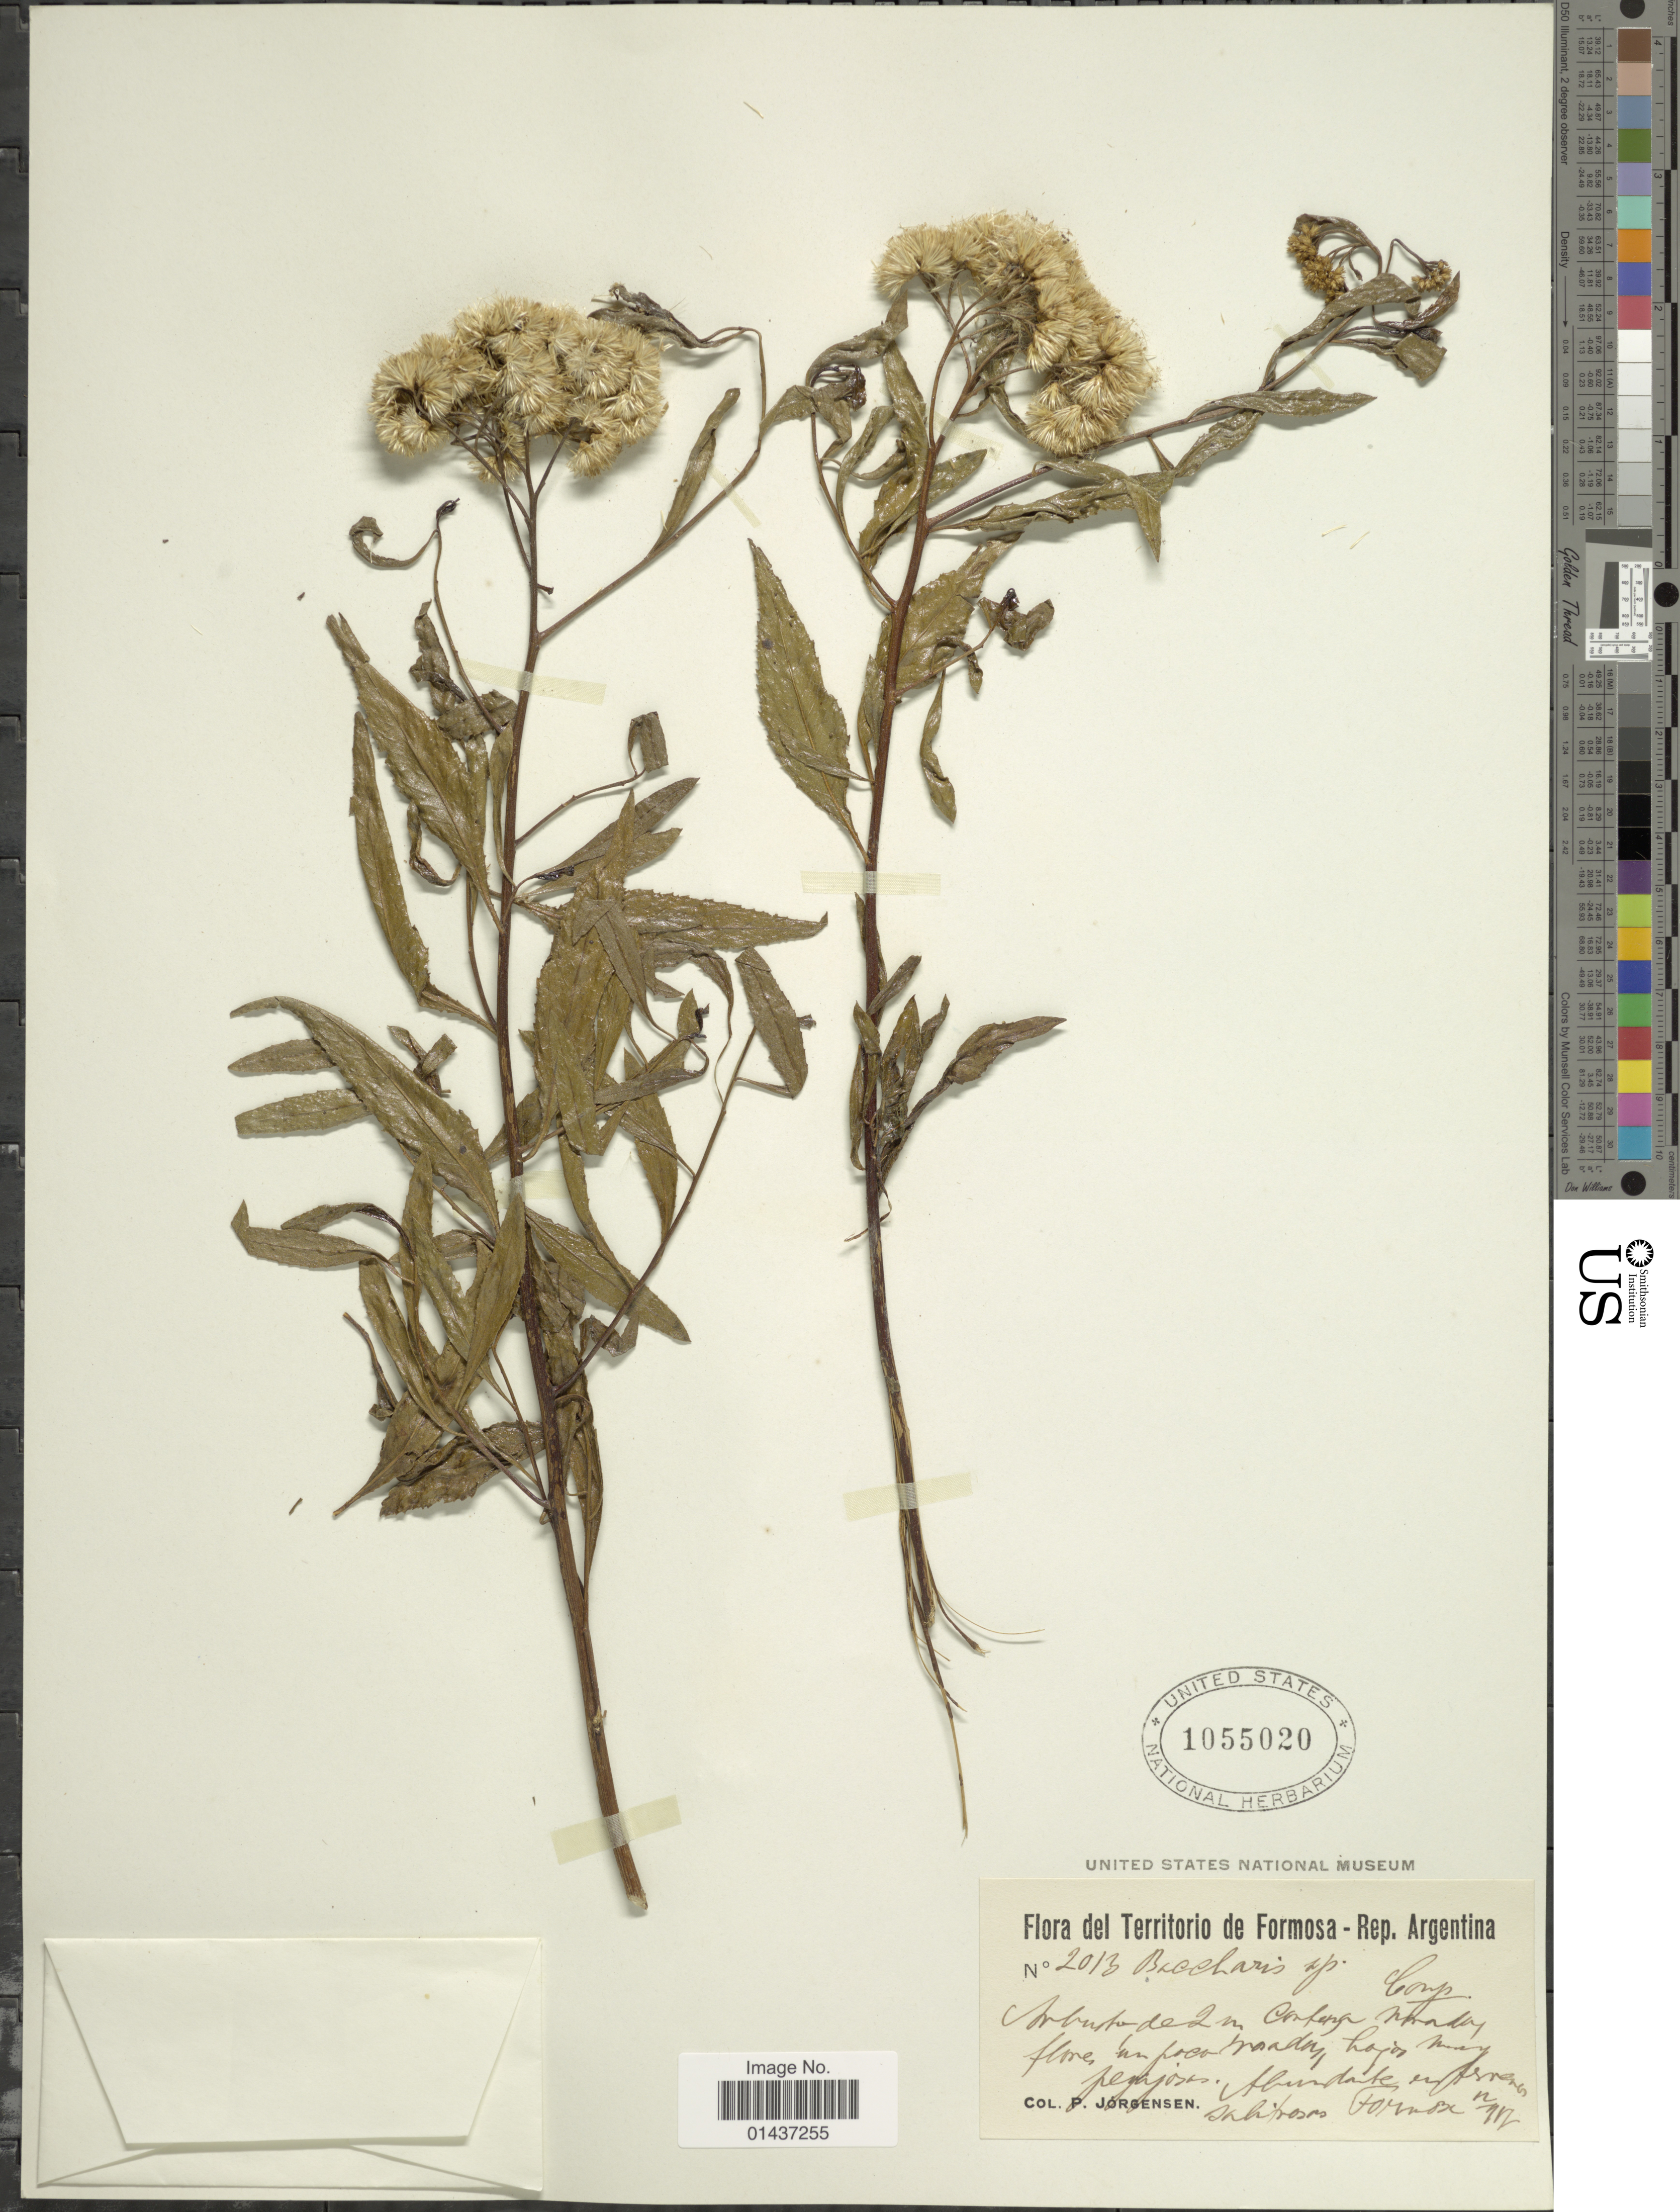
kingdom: Plantae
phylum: Tracheophyta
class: Magnoliopsida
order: Asterales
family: Asteraceae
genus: Tessaria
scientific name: Tessaria dodoneifolia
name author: (Hook. & Arn.) Cabrera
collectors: P. Jörgensen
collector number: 2013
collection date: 1917-12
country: Argentina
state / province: Formosa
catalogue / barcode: US 1055020